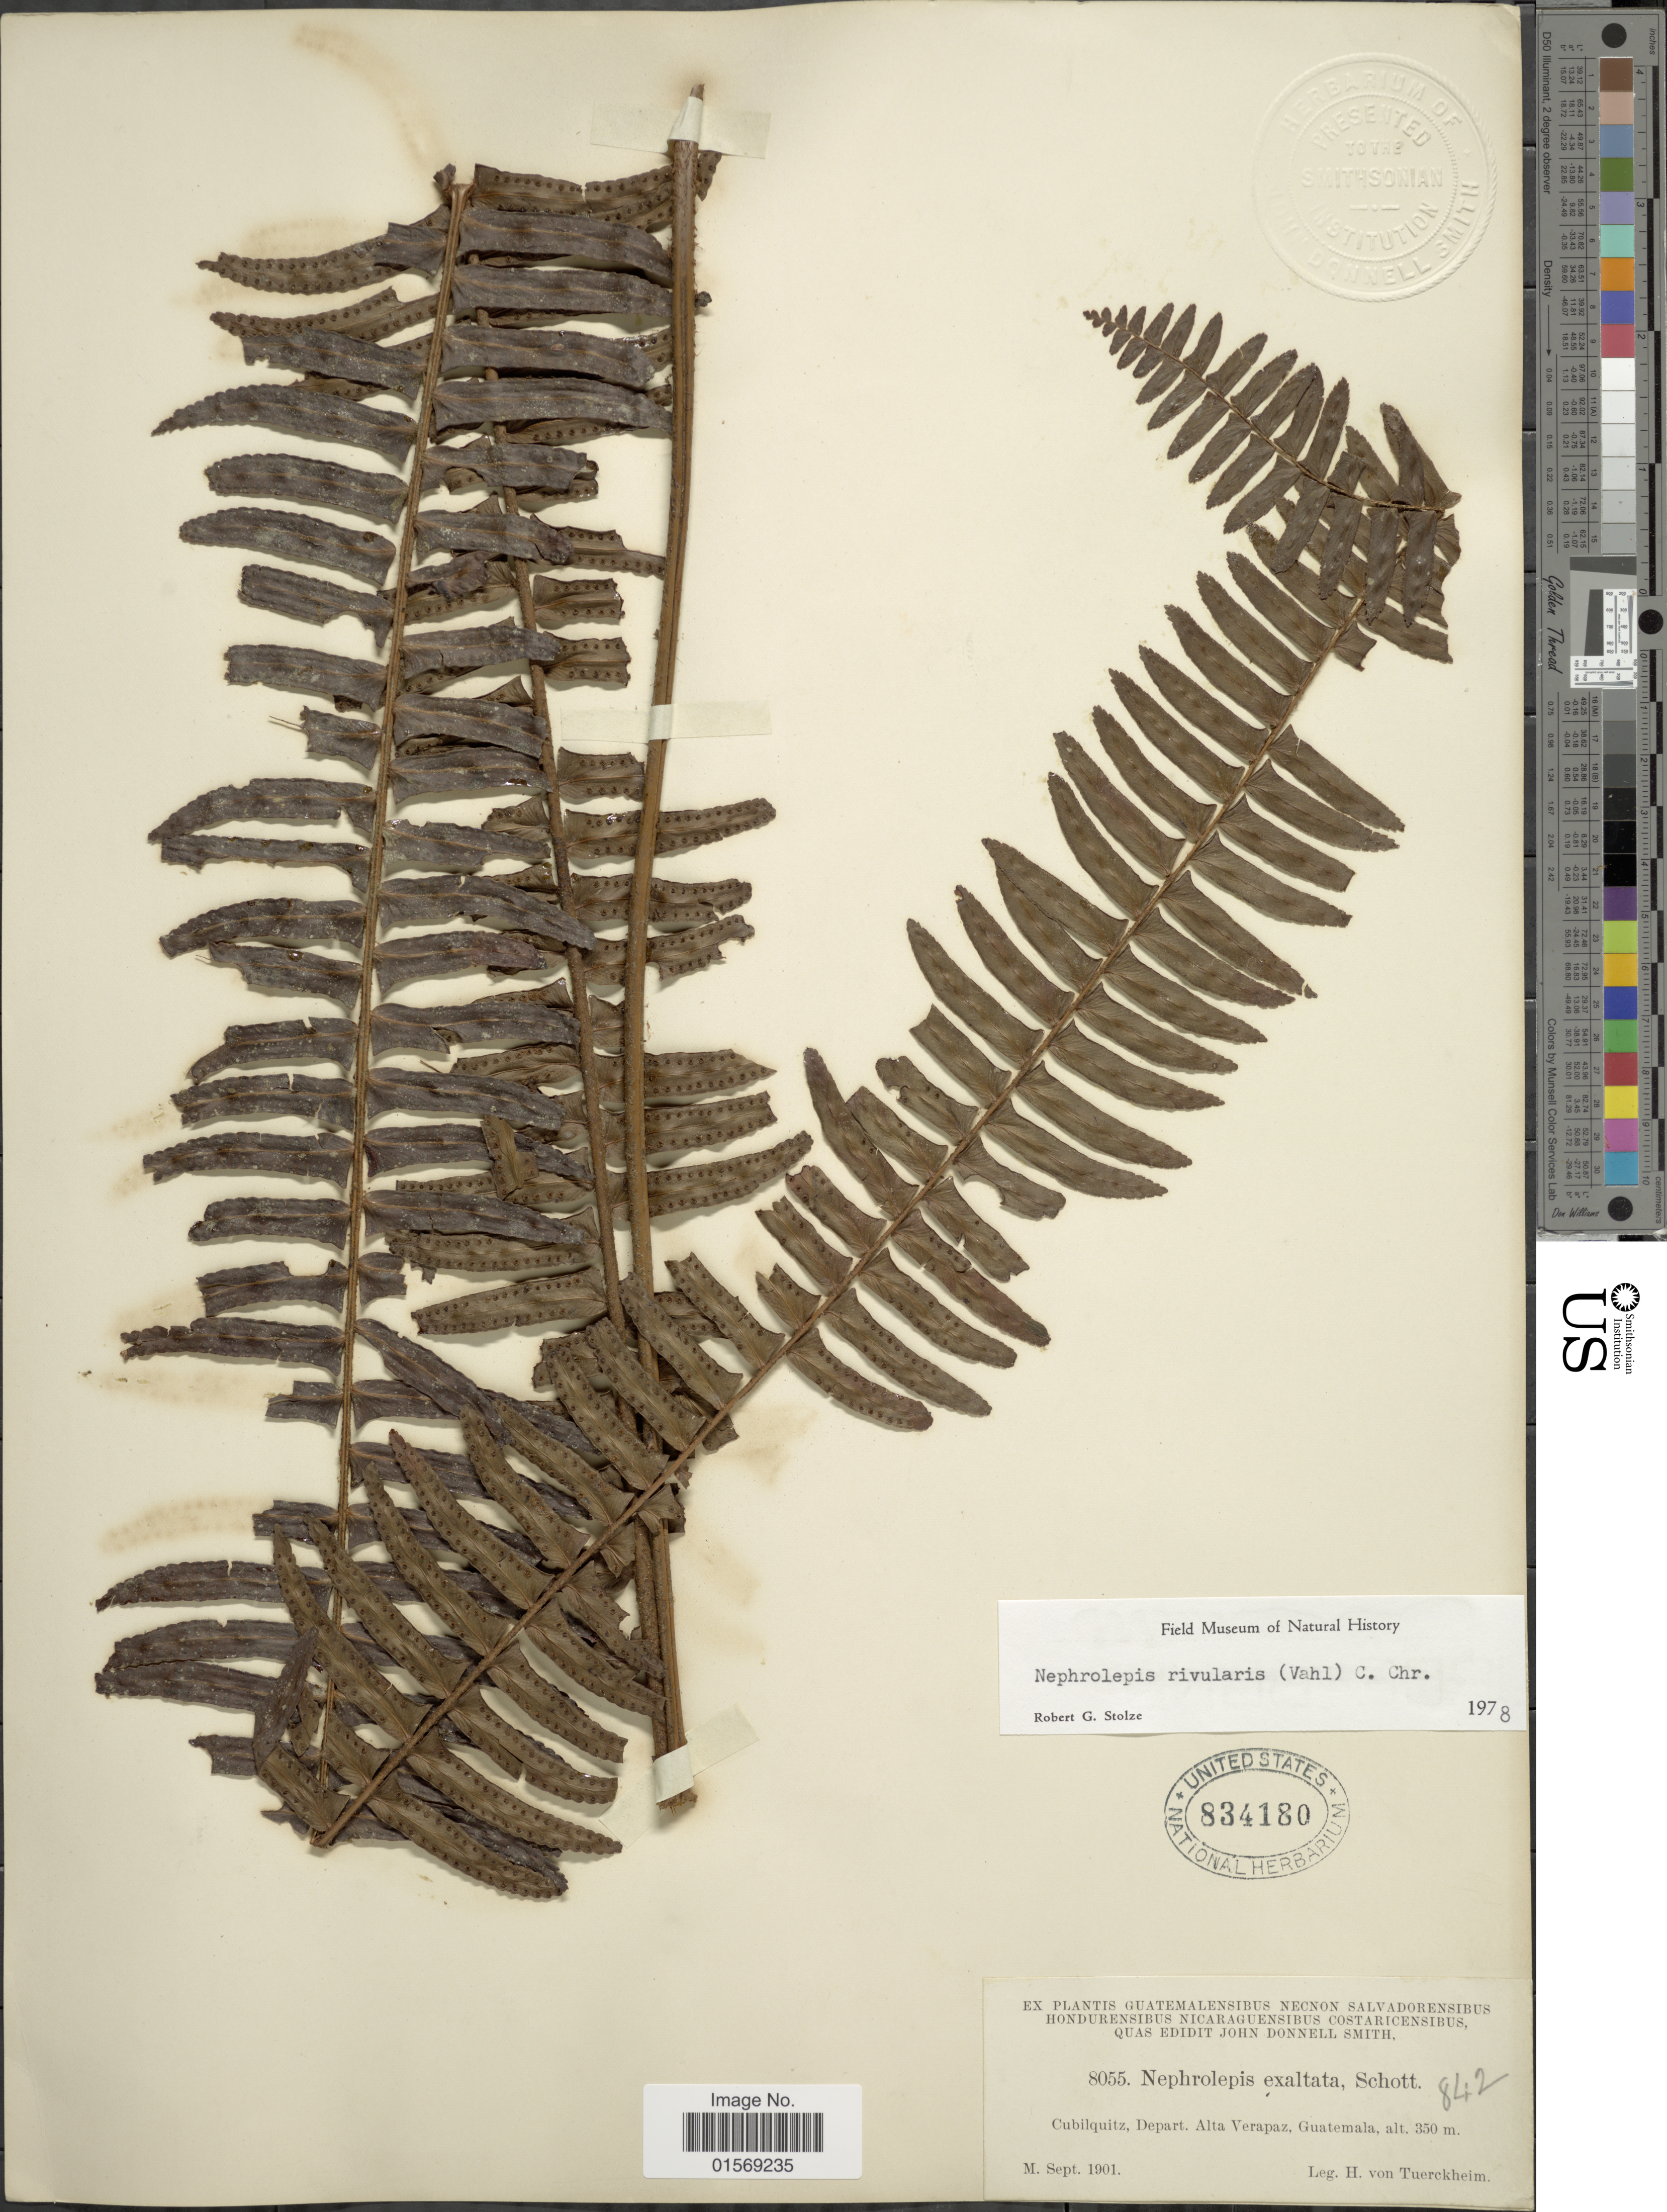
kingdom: Plantae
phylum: Tracheophyta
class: Polypodiopsida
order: Polypodiales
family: Nephrolepidaceae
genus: Nephrolepis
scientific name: Nephrolepis rivularis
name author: (Vahl) Mett. ex Krug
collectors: H. von Tuerckheim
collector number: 8055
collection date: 1901-09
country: Guatemala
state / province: Alta Verapaz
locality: Cubilquitz, Depart. Alta Verapaz, Guatemala.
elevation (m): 350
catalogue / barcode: US 834180